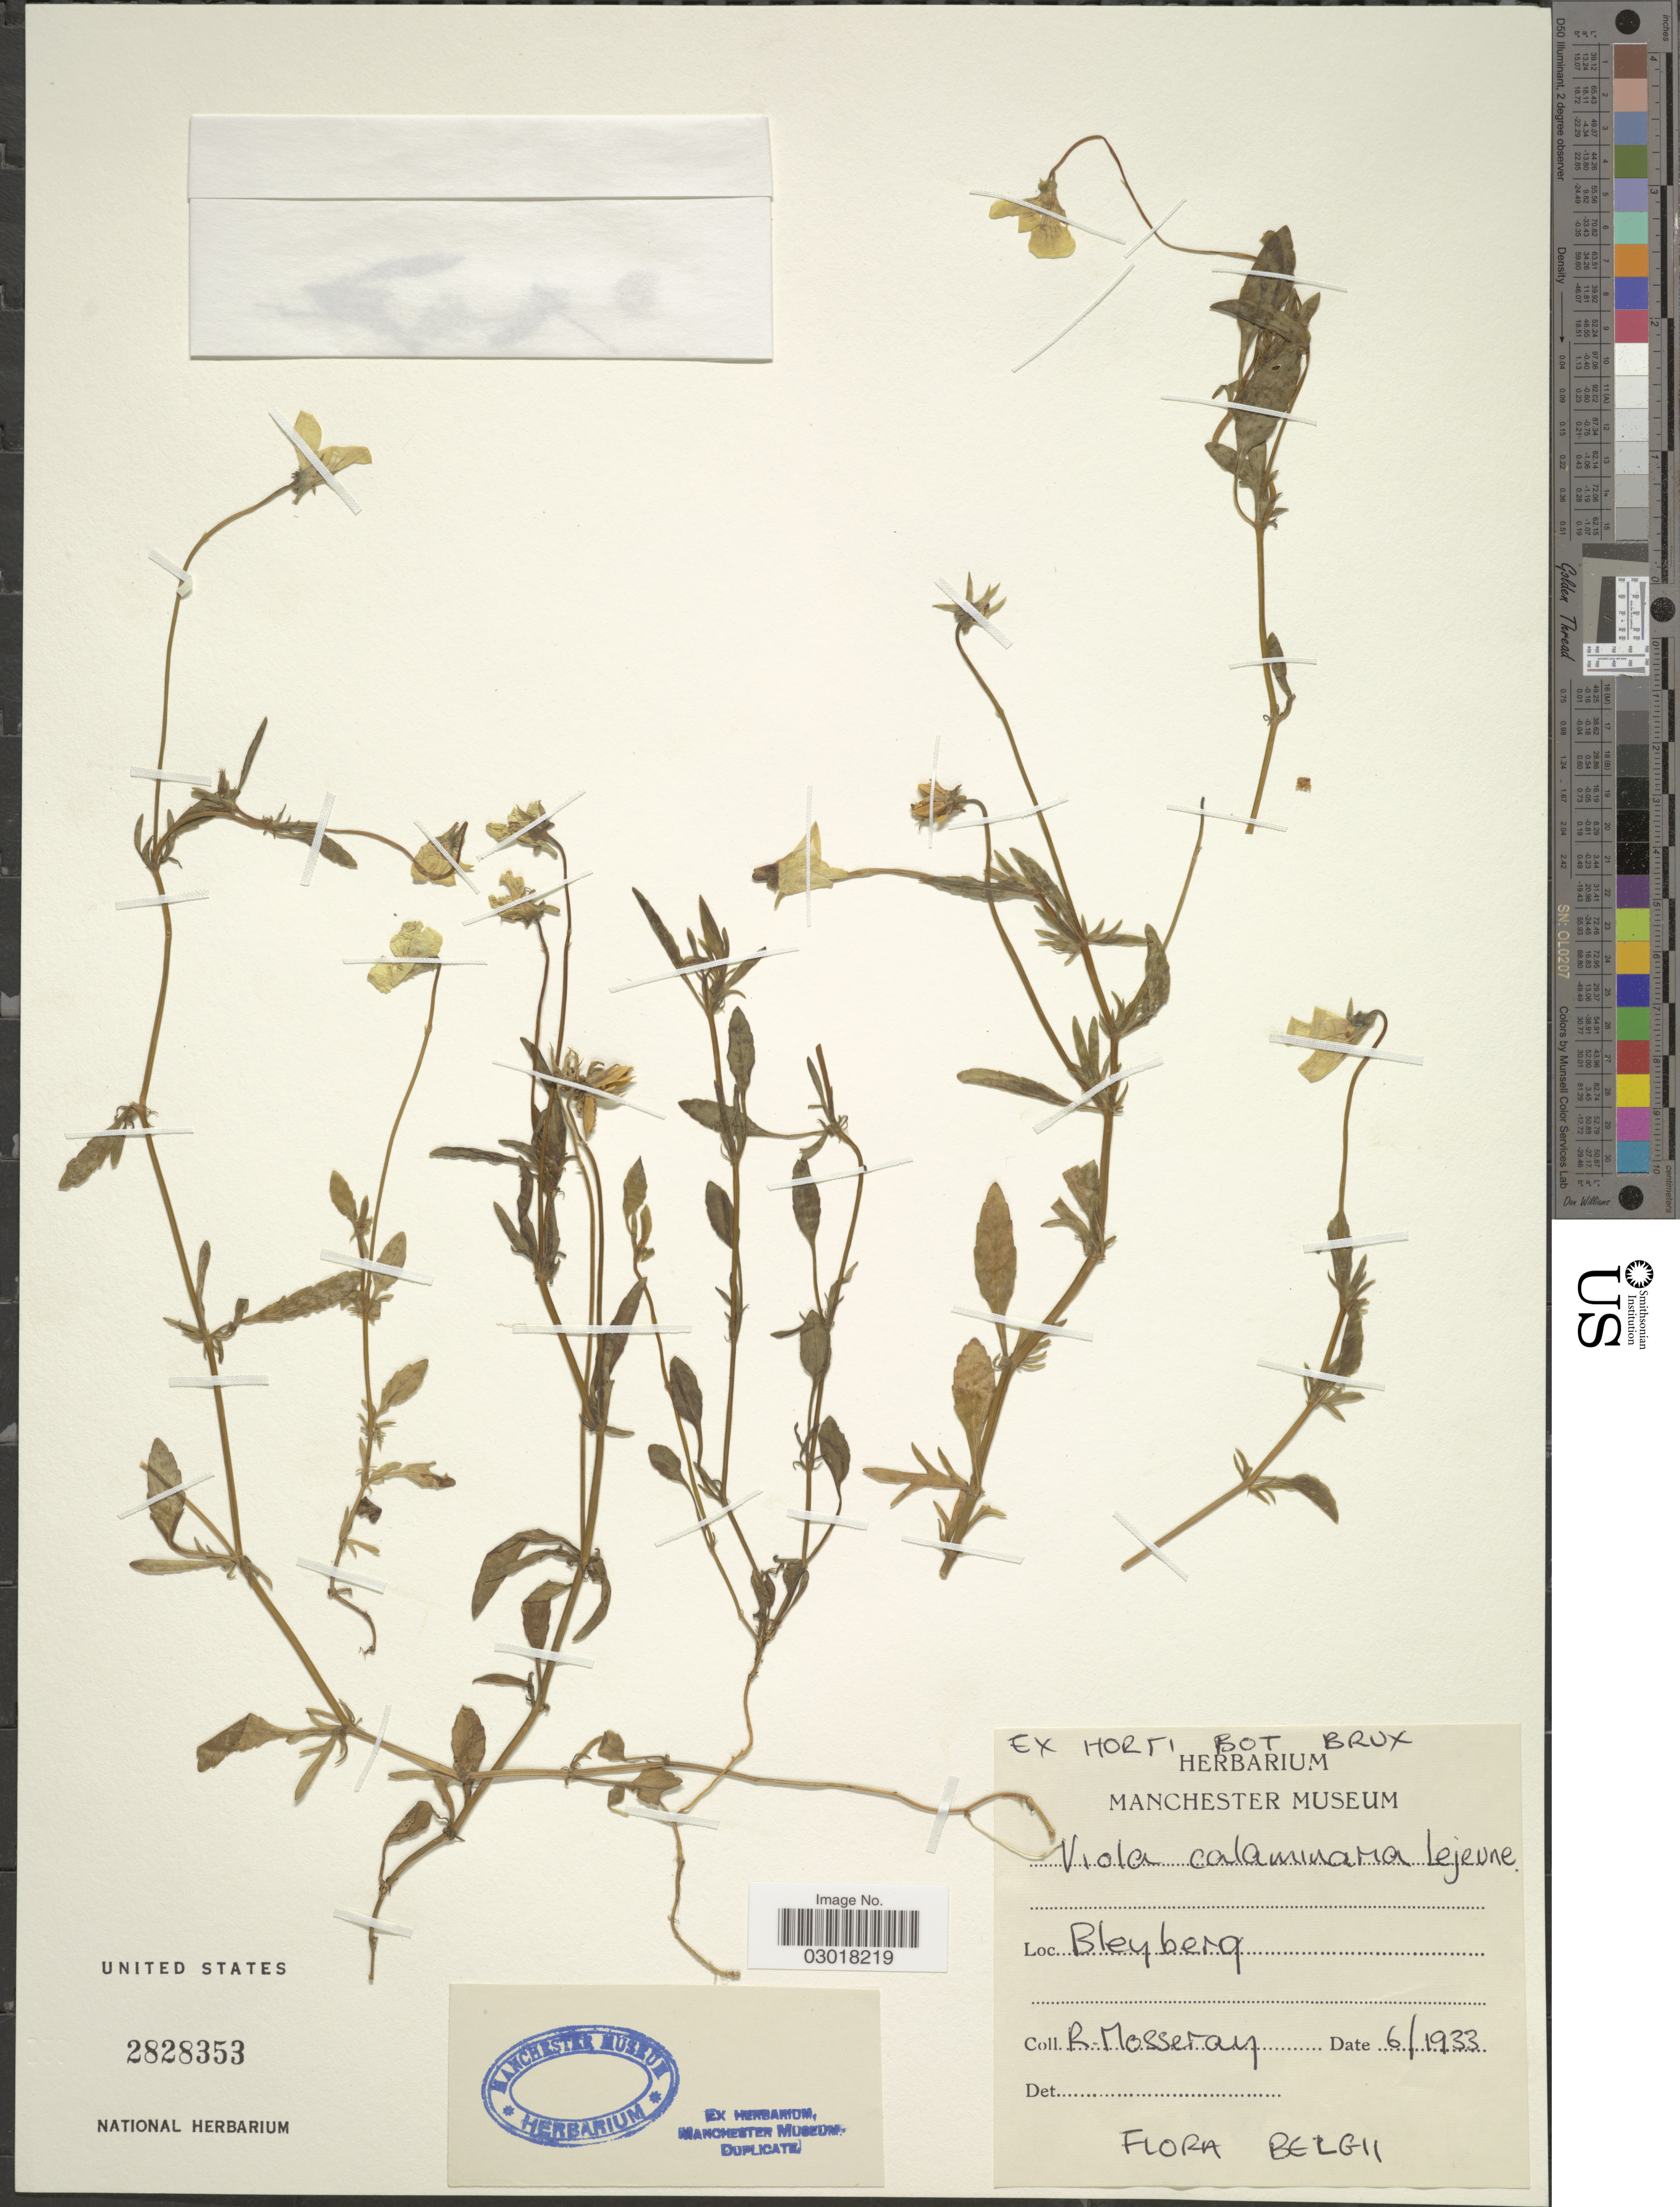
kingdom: Plantae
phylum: Tracheophyta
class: Magnoliopsida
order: Malpighiales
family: Violaceae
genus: Viola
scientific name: Viola calaminaria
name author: (Ging.) Lej.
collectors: R. Mosseray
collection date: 1933-06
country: Belgium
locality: Bleyberg.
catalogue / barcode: US 2828353